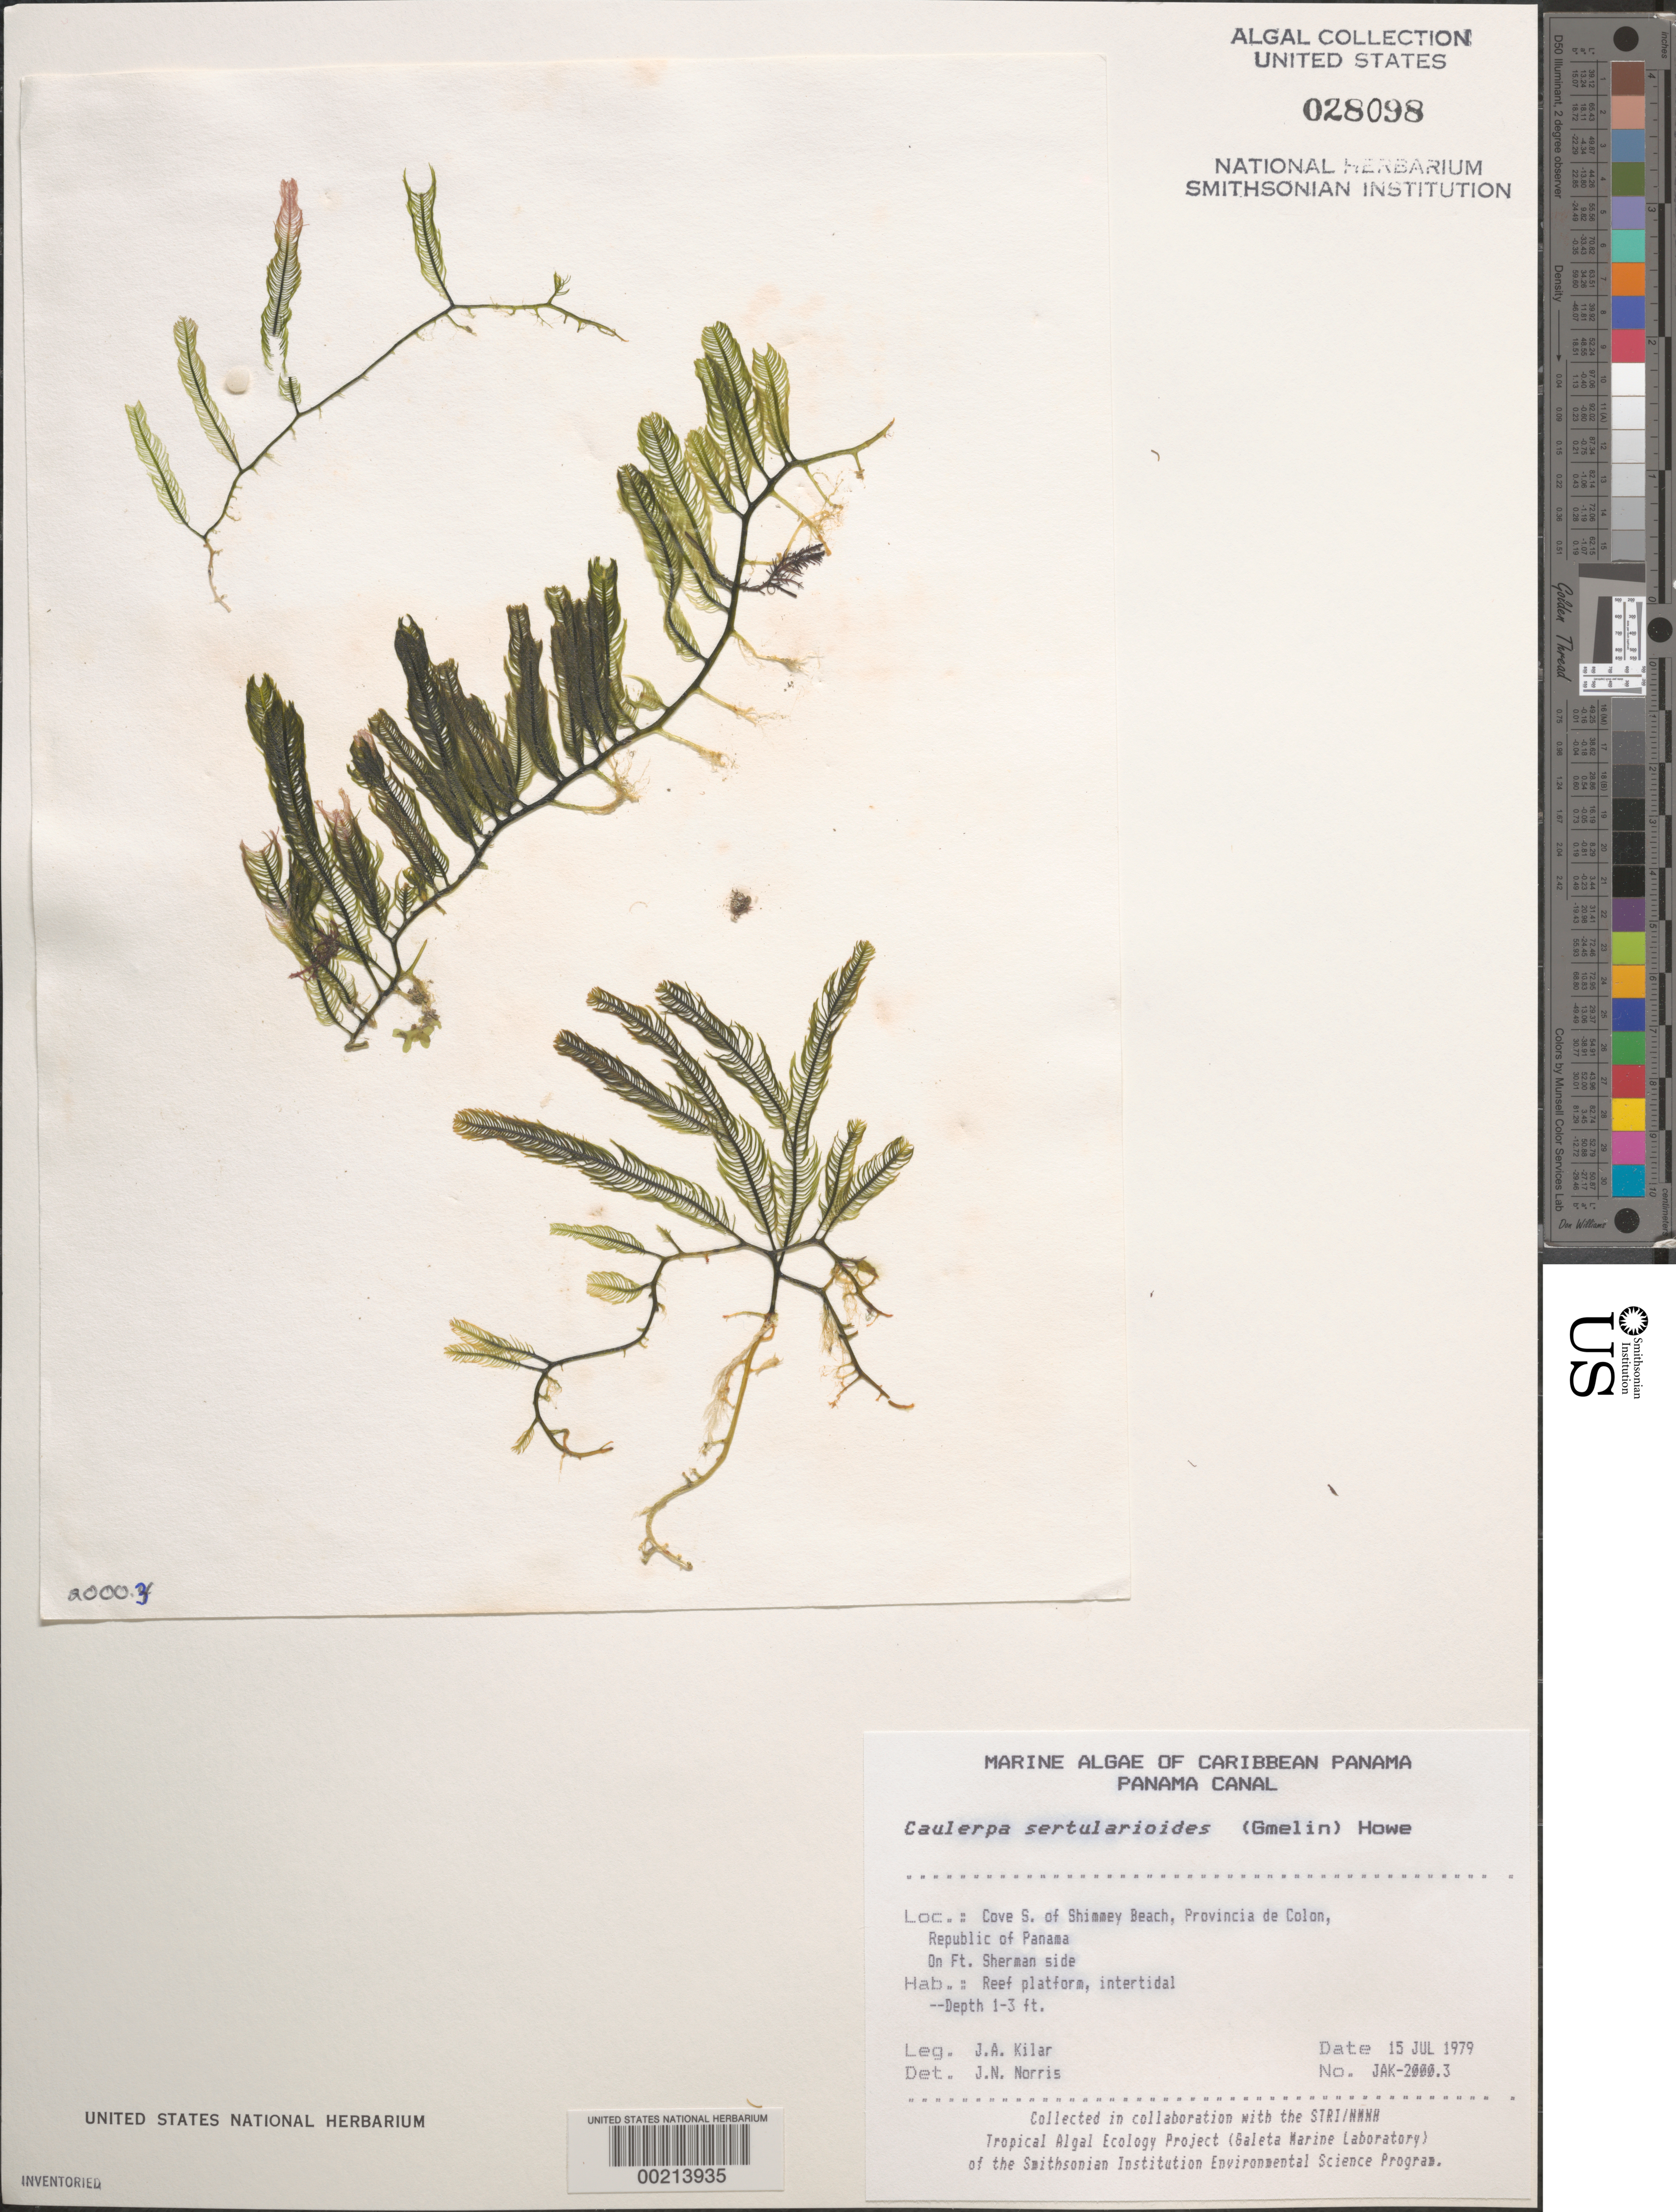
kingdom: Plantae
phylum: Chlorophyta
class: Ulvophyceae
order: Bryopsidales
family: Caulerpaceae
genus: Caulerpa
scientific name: Caulerpa sertularioides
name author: (S.G. Gmel.) M. Howe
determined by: Norris, James N.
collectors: J. A. Kilar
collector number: JAK-2000.3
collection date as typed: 15 Jul 1979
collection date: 1979-07-15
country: Panama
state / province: Colón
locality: Cove south of Shimmey Beach, Fort Sherman side, Panama Canal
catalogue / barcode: US 28098